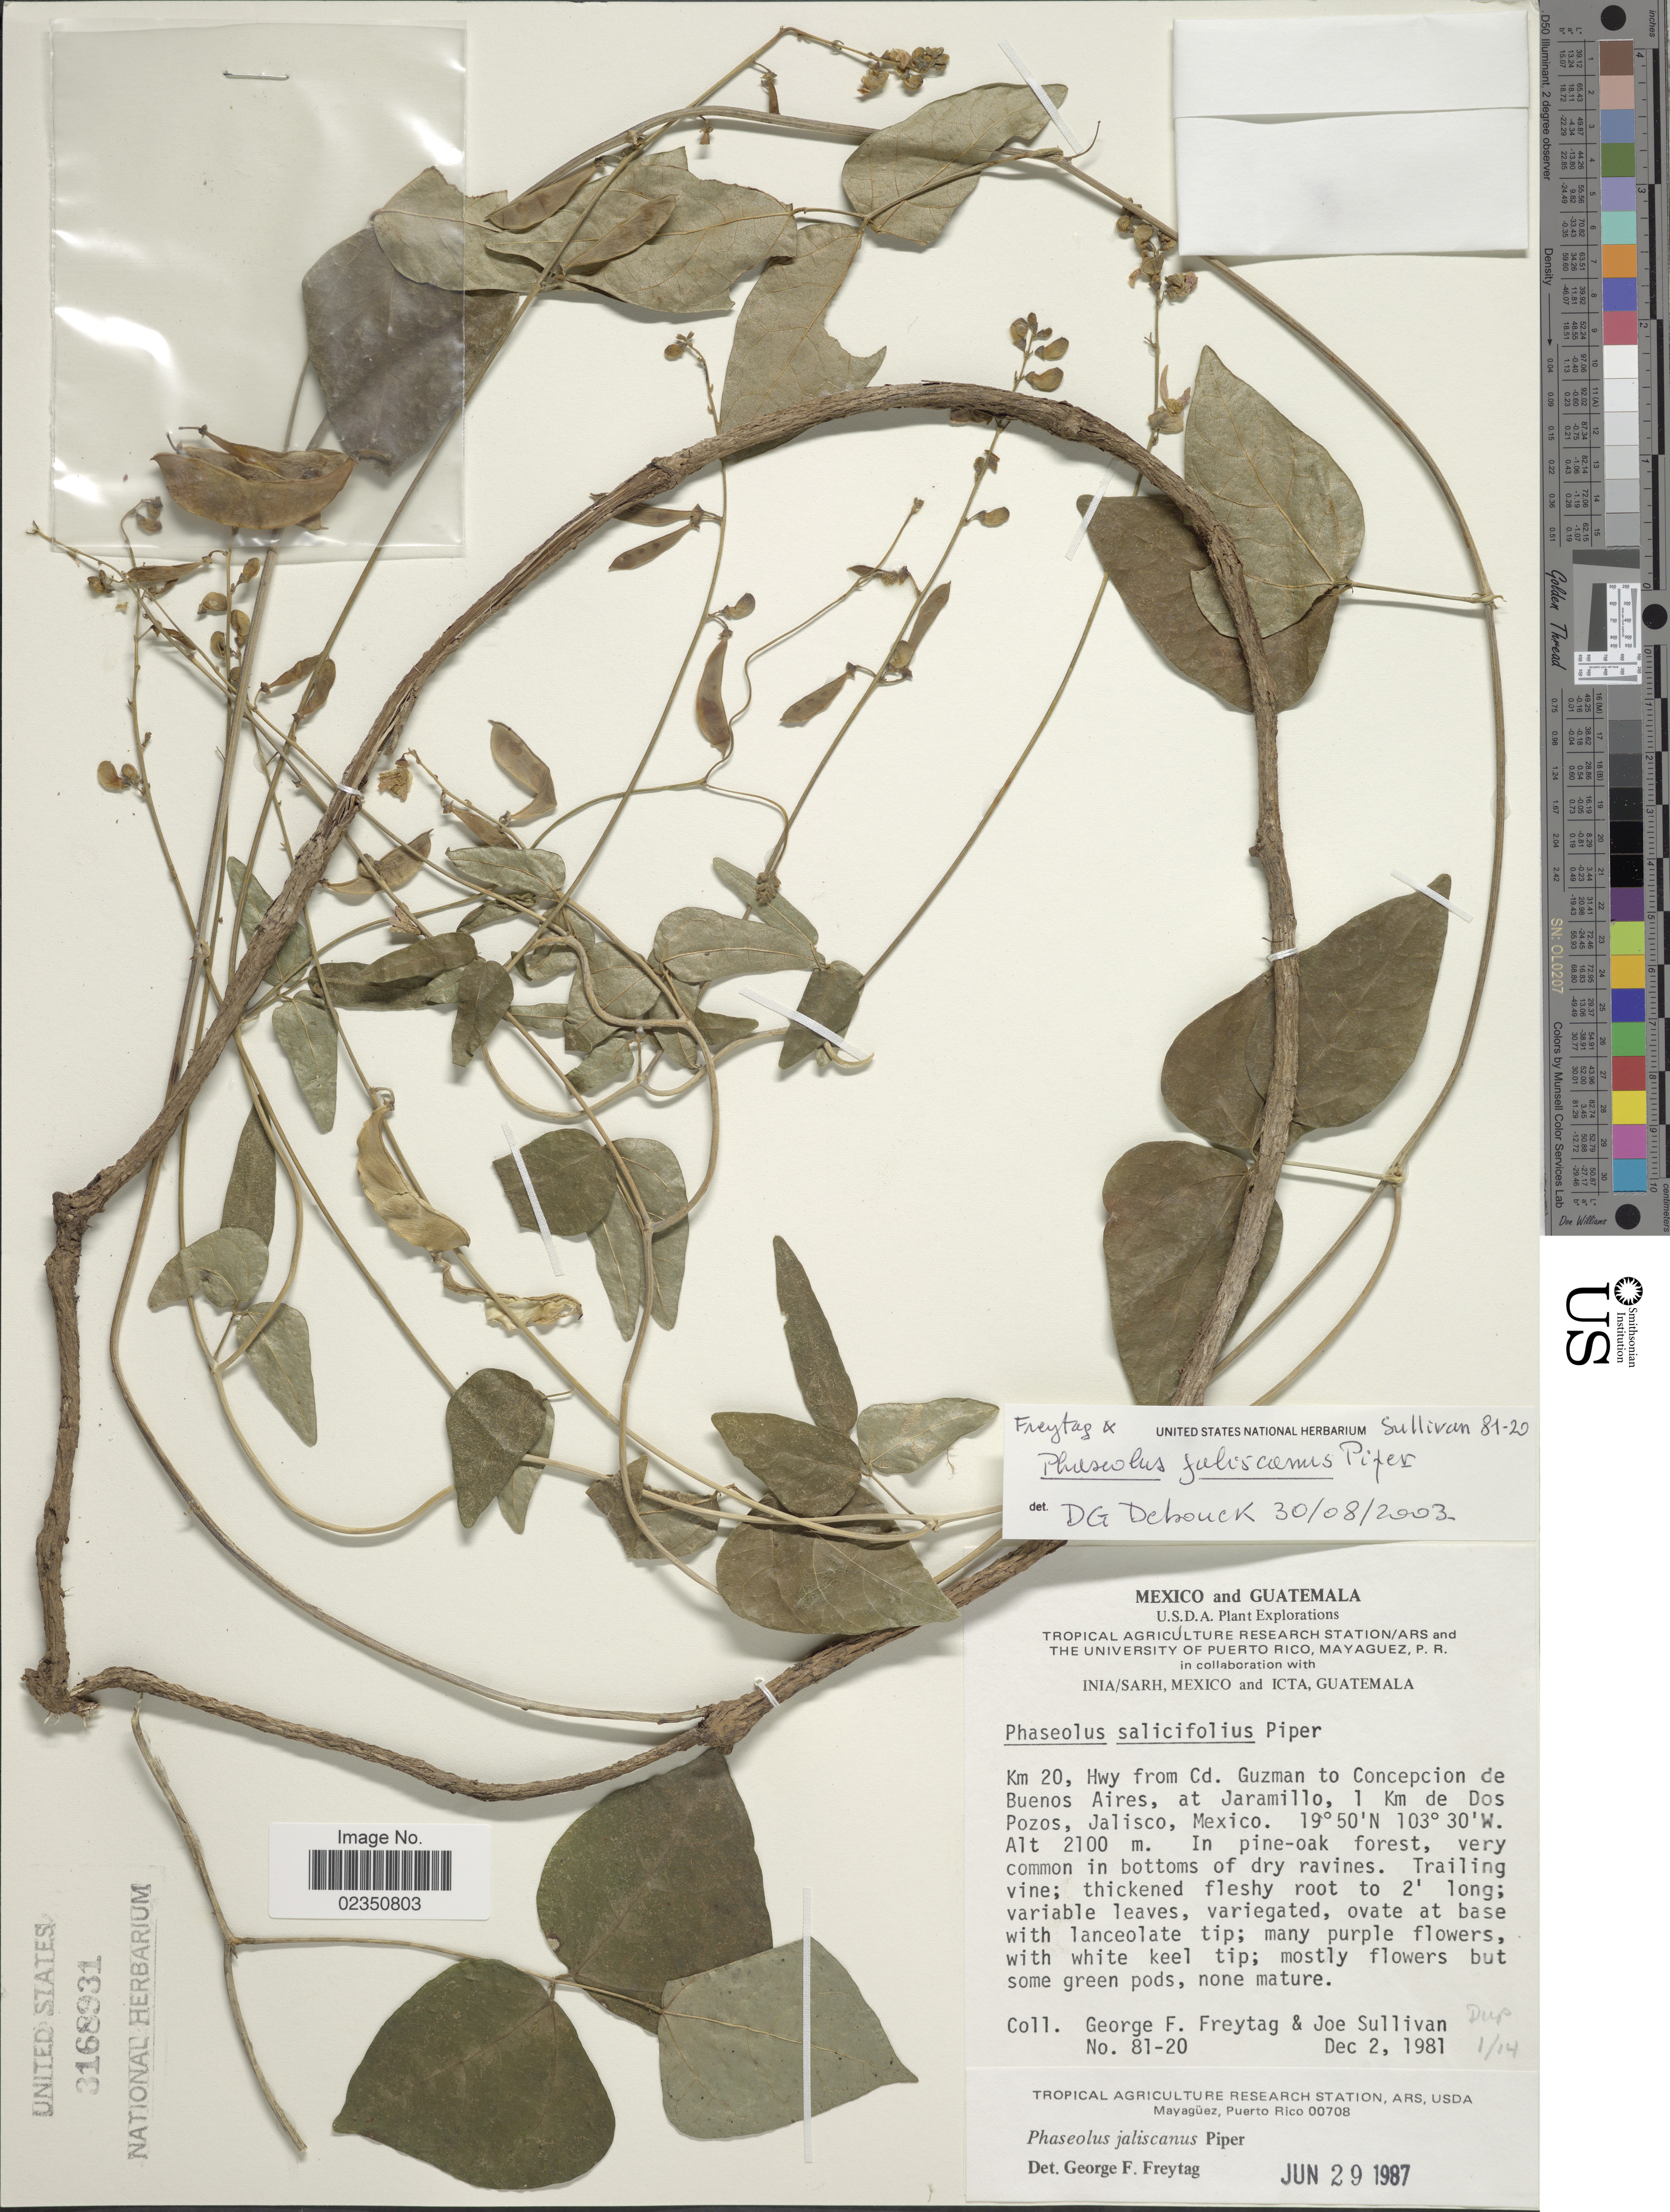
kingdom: Plantae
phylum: Tracheophyta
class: Magnoliopsida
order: Fabales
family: Fabaceae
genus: Phaseolus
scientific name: Phaseolus jaliscanus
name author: Piper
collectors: G. F. Freytag & J. Sullivan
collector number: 81-20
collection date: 1981-12-02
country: Mexico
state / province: Jalisco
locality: Km 20, Hwy. from Cd. Guzman to Concepcion de Buenos Aires, at Jaramillo, 1 km de Dos Pozos, in pine-oak forest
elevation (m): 2100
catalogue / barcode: US 3168931